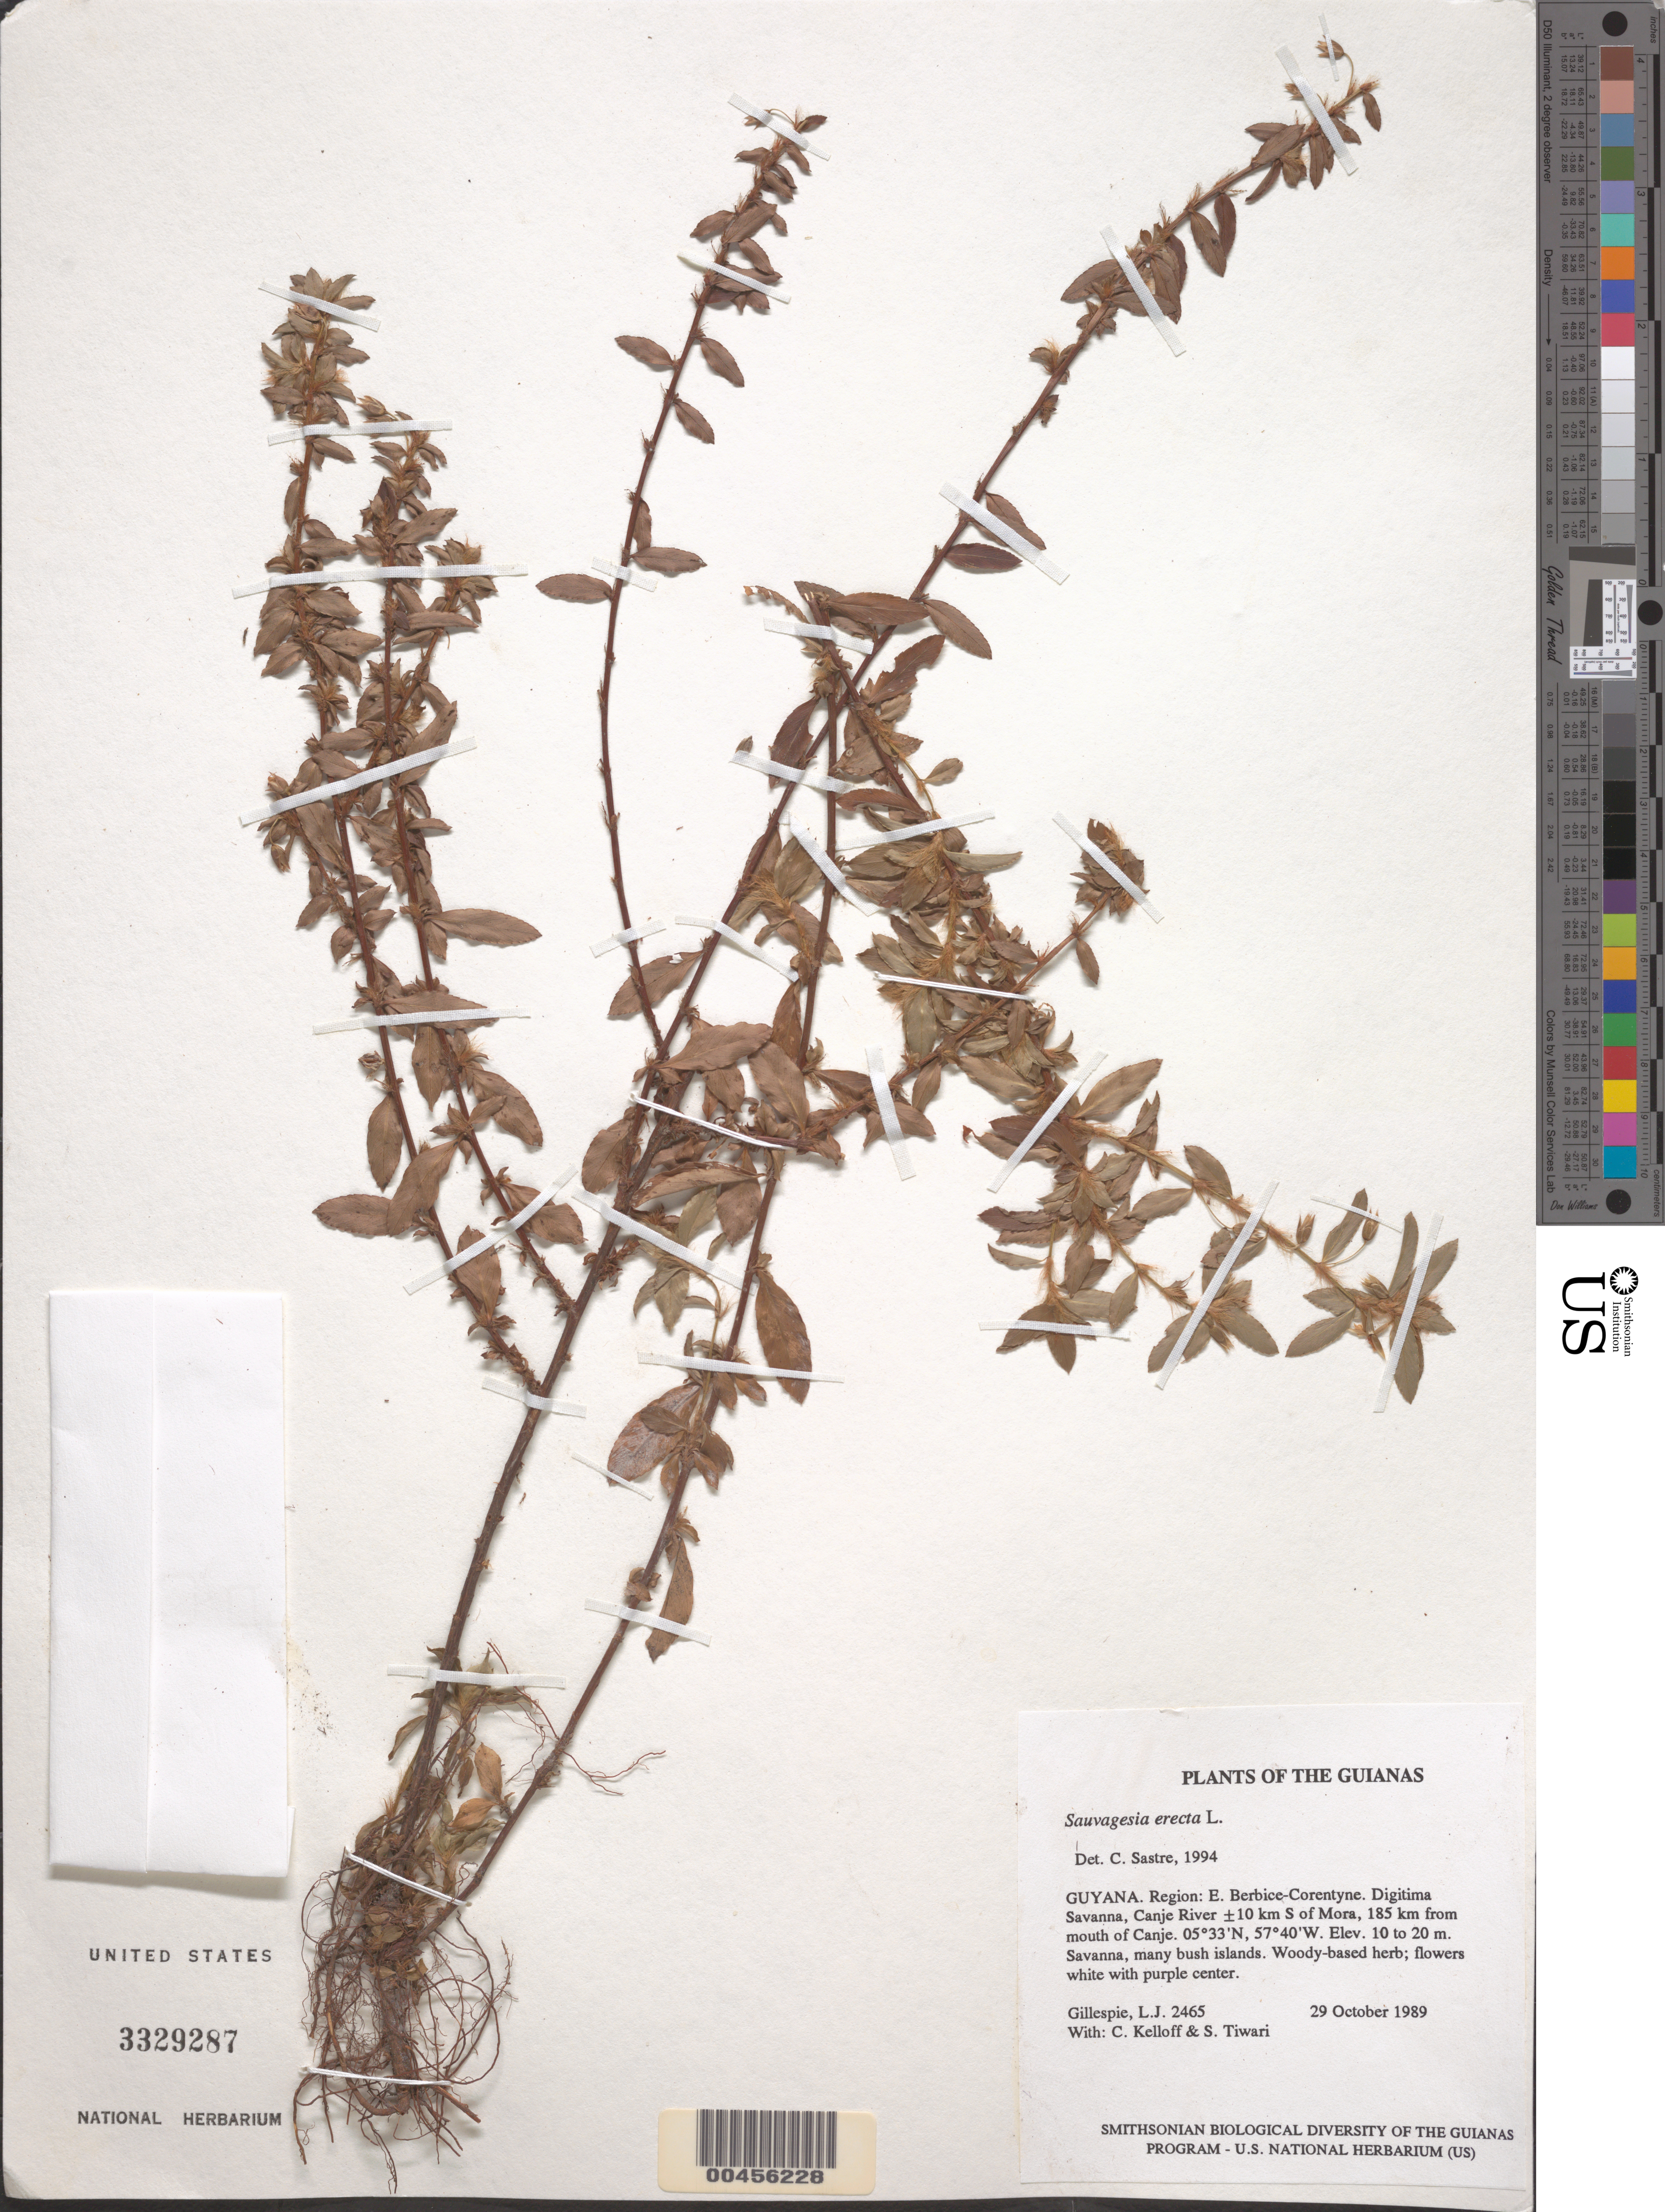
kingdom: Plantae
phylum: Tracheophyta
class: Magnoliopsida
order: Malpighiales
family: Ochnaceae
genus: Sauvagesia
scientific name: Sauvagesia erecta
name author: L.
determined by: Sastre, C. H. L.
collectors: L. J. Gillespie, C. L. Kelloff & S. Tiwari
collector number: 2465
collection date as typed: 29 October 1989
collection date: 1989-10-29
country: Guyana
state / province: E. Berbice-Corentyne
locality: Digitima Savanna, Canje River ±20 km S of Mora, 185 km from mouth of Canje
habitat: Savanna, many bush islands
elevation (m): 10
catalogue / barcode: US 3329287